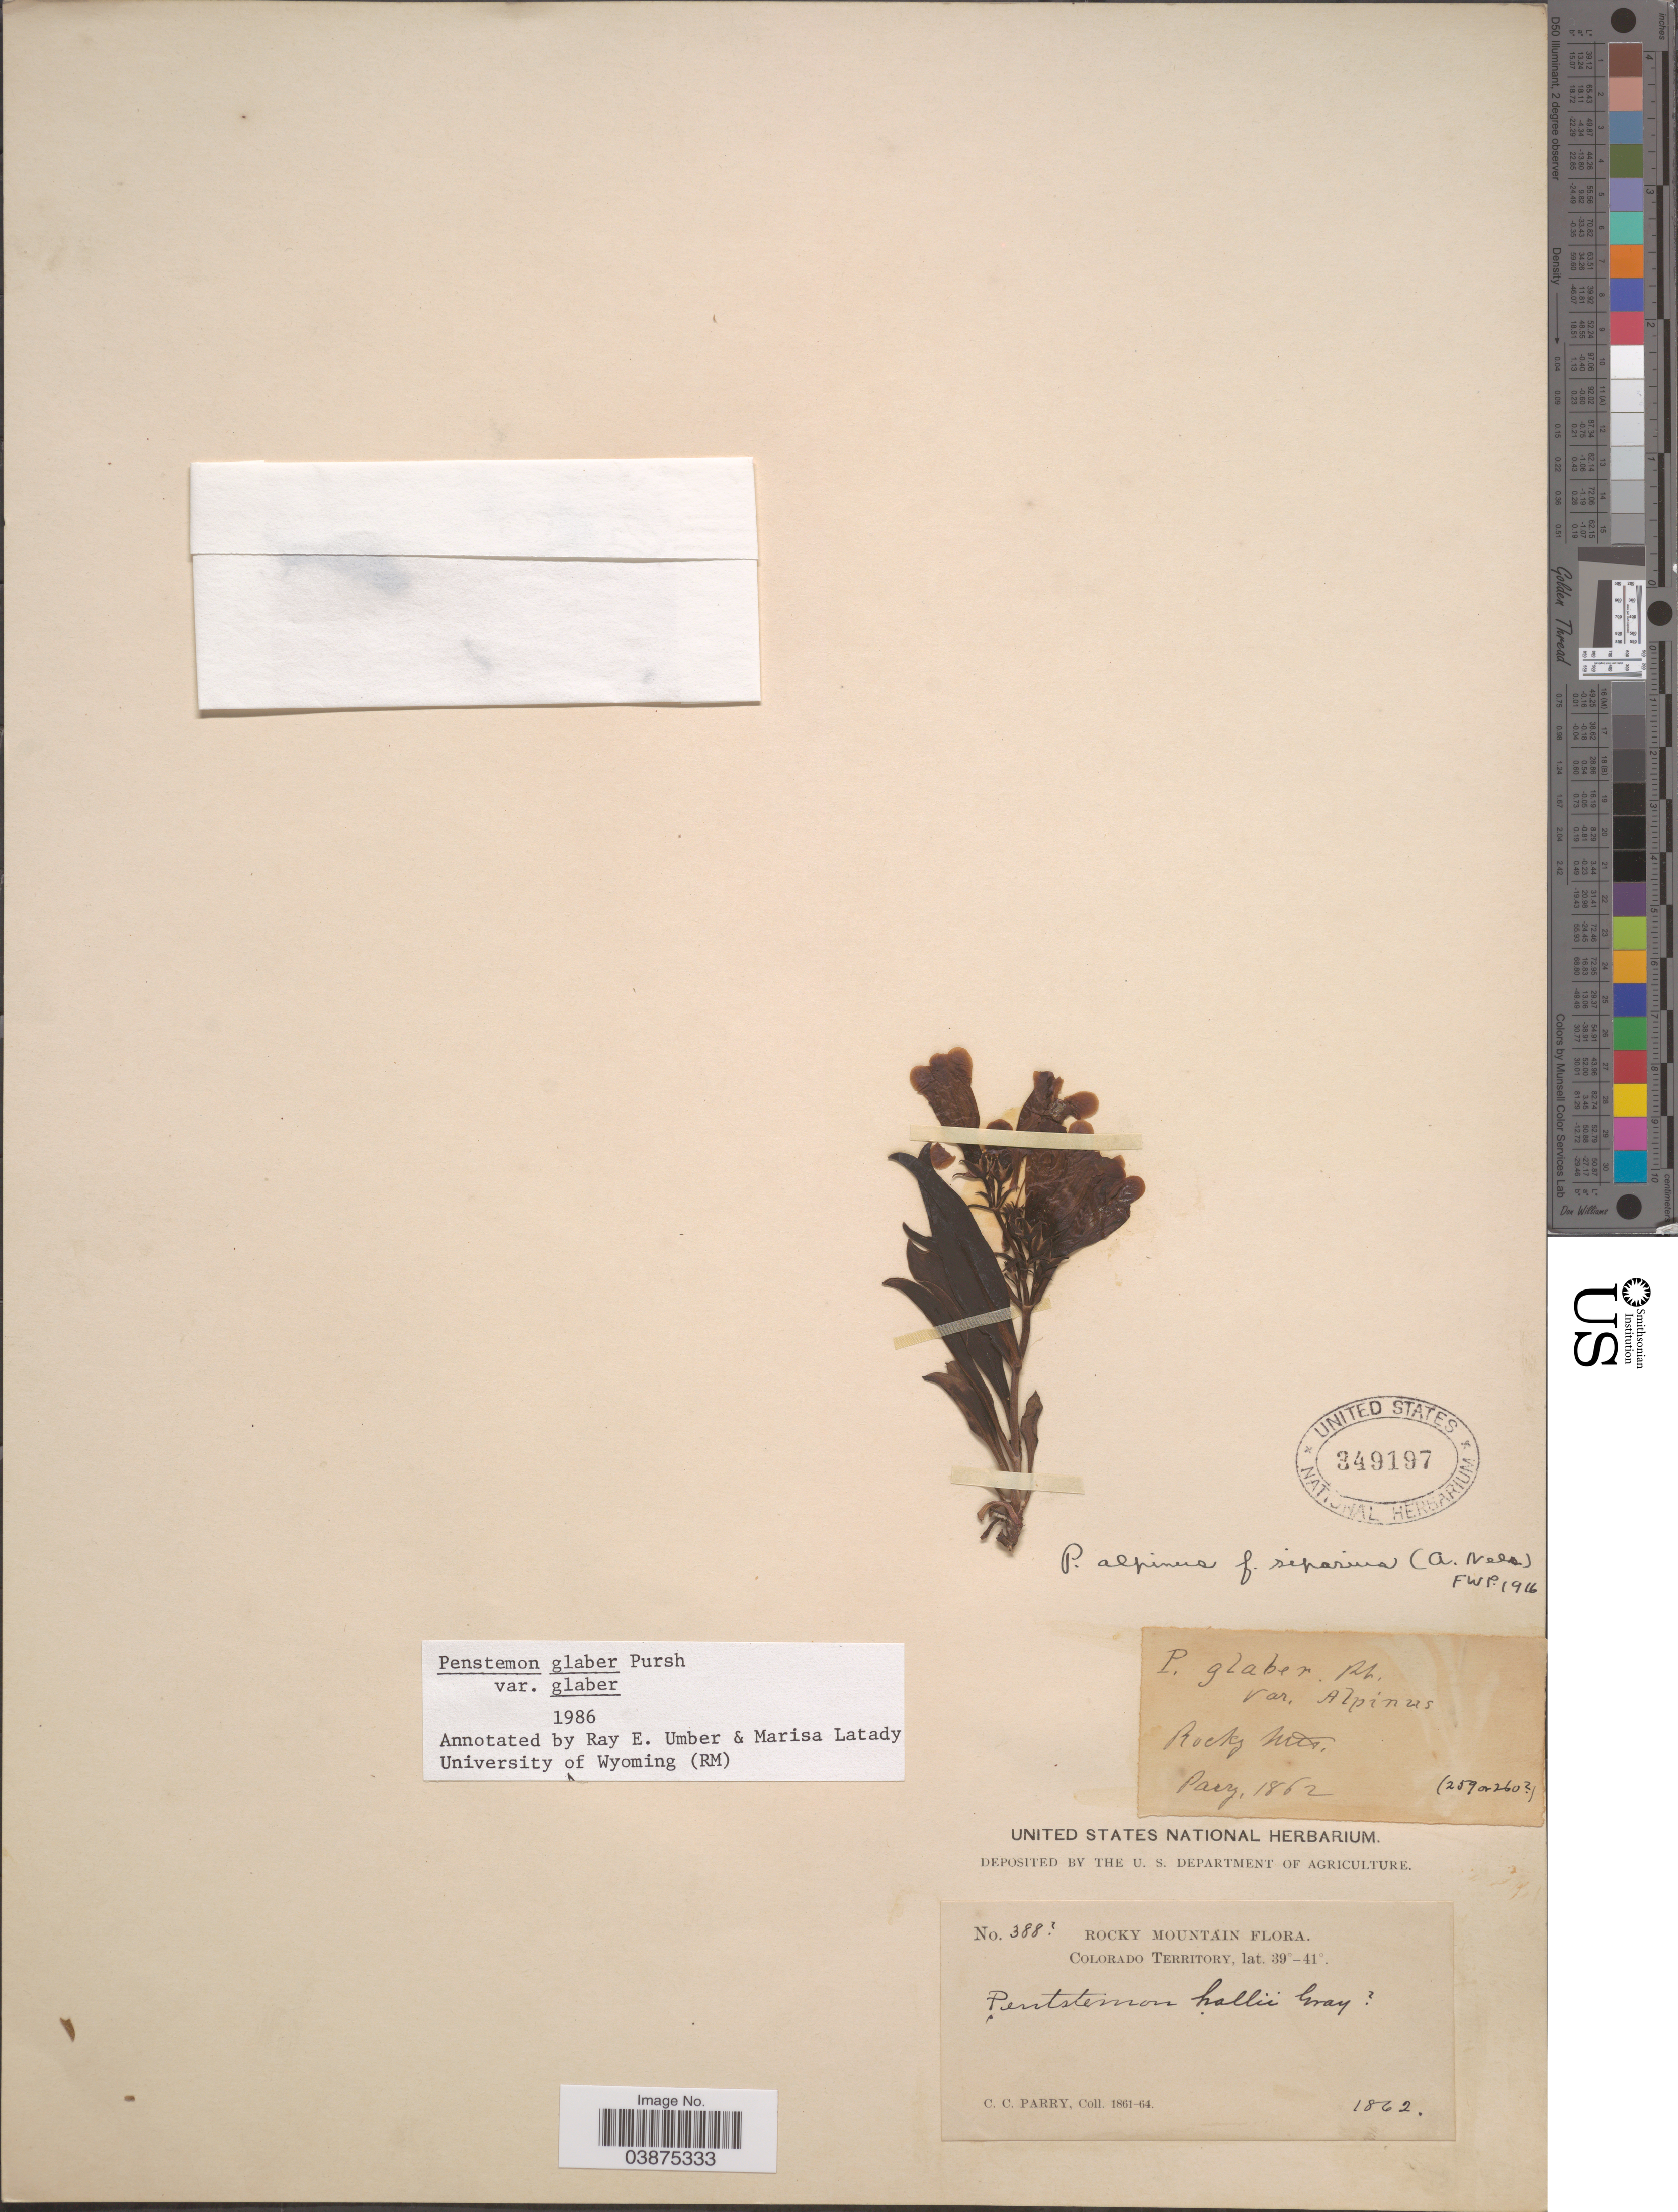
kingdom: Plantae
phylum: Tracheophyta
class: Magnoliopsida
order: Lamiales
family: Plantaginaceae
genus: Penstemon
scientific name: Penstemon glaber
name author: Pursh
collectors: C. C. Parry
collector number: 388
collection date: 1862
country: United States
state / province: Colorado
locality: Rocky Mountain. Colorado Territory.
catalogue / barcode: US 349197